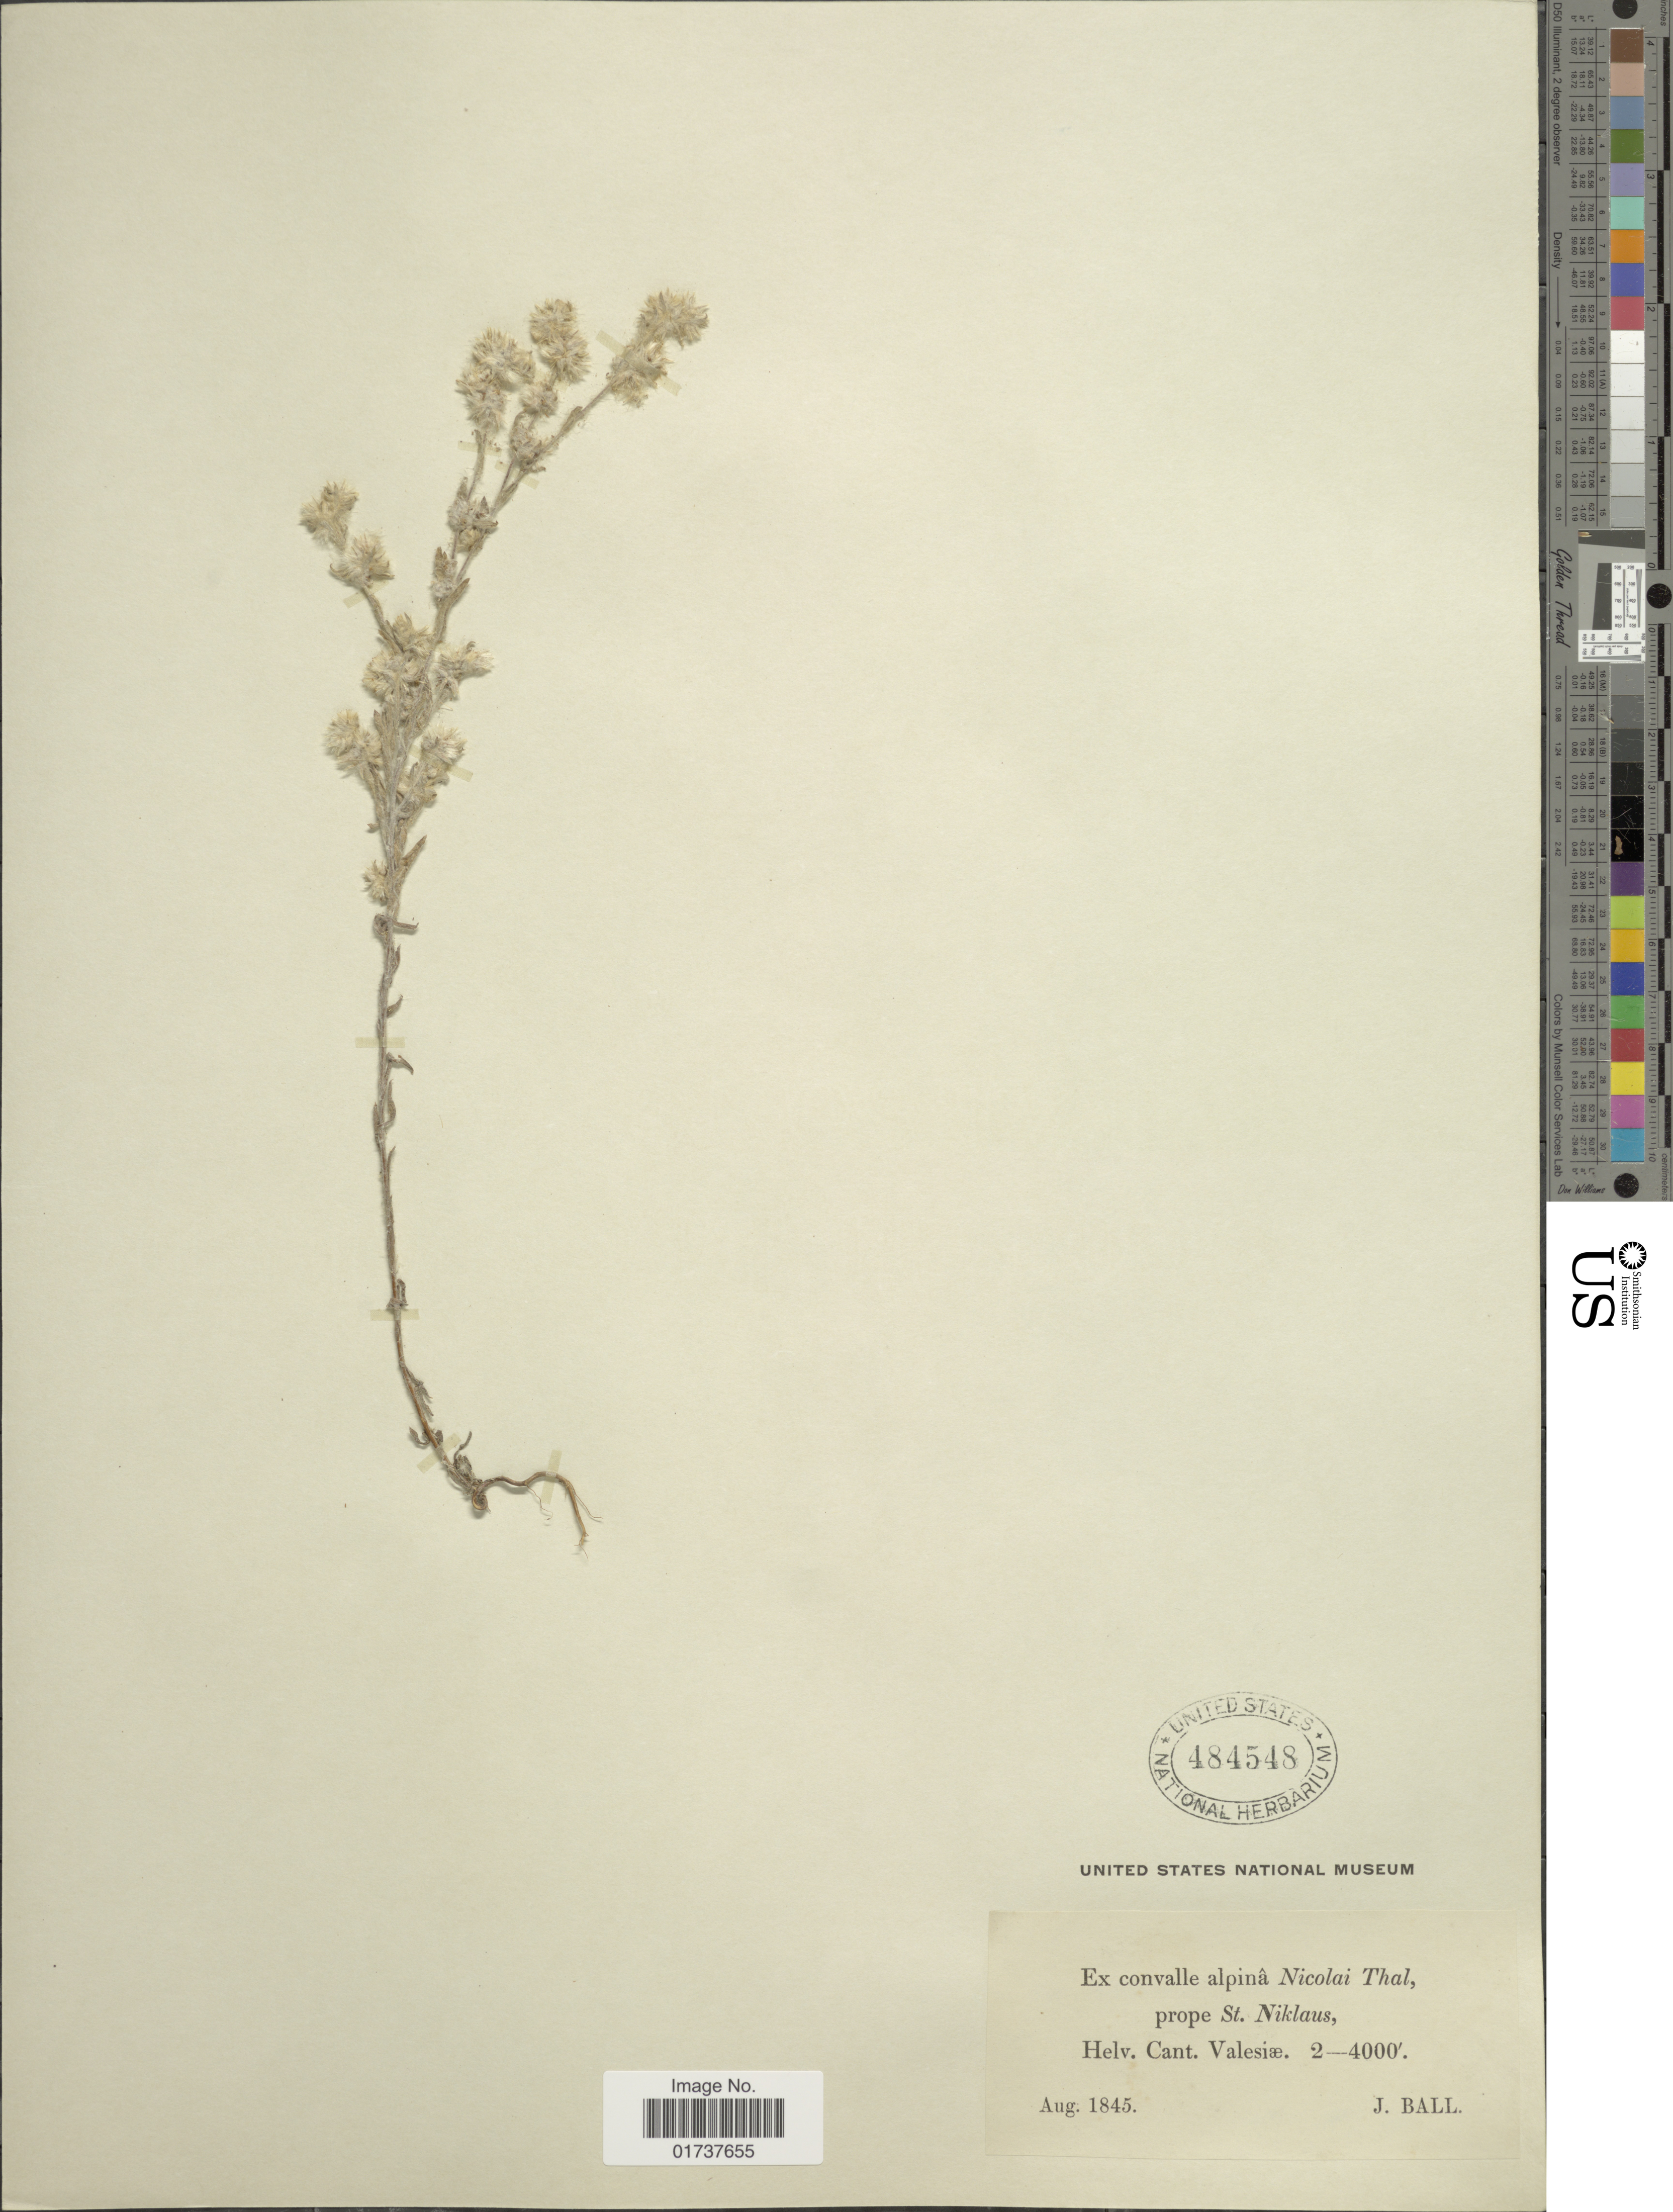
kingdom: Plantae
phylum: Tracheophyta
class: Magnoliopsida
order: Asterales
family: Asteraceae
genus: Gnaphalium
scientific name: Gnaphalium sp.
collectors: J. Ball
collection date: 1845-08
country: Switzerland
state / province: Valais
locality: Nicolai Thal, St. Niklaus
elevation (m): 610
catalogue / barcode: US 484548